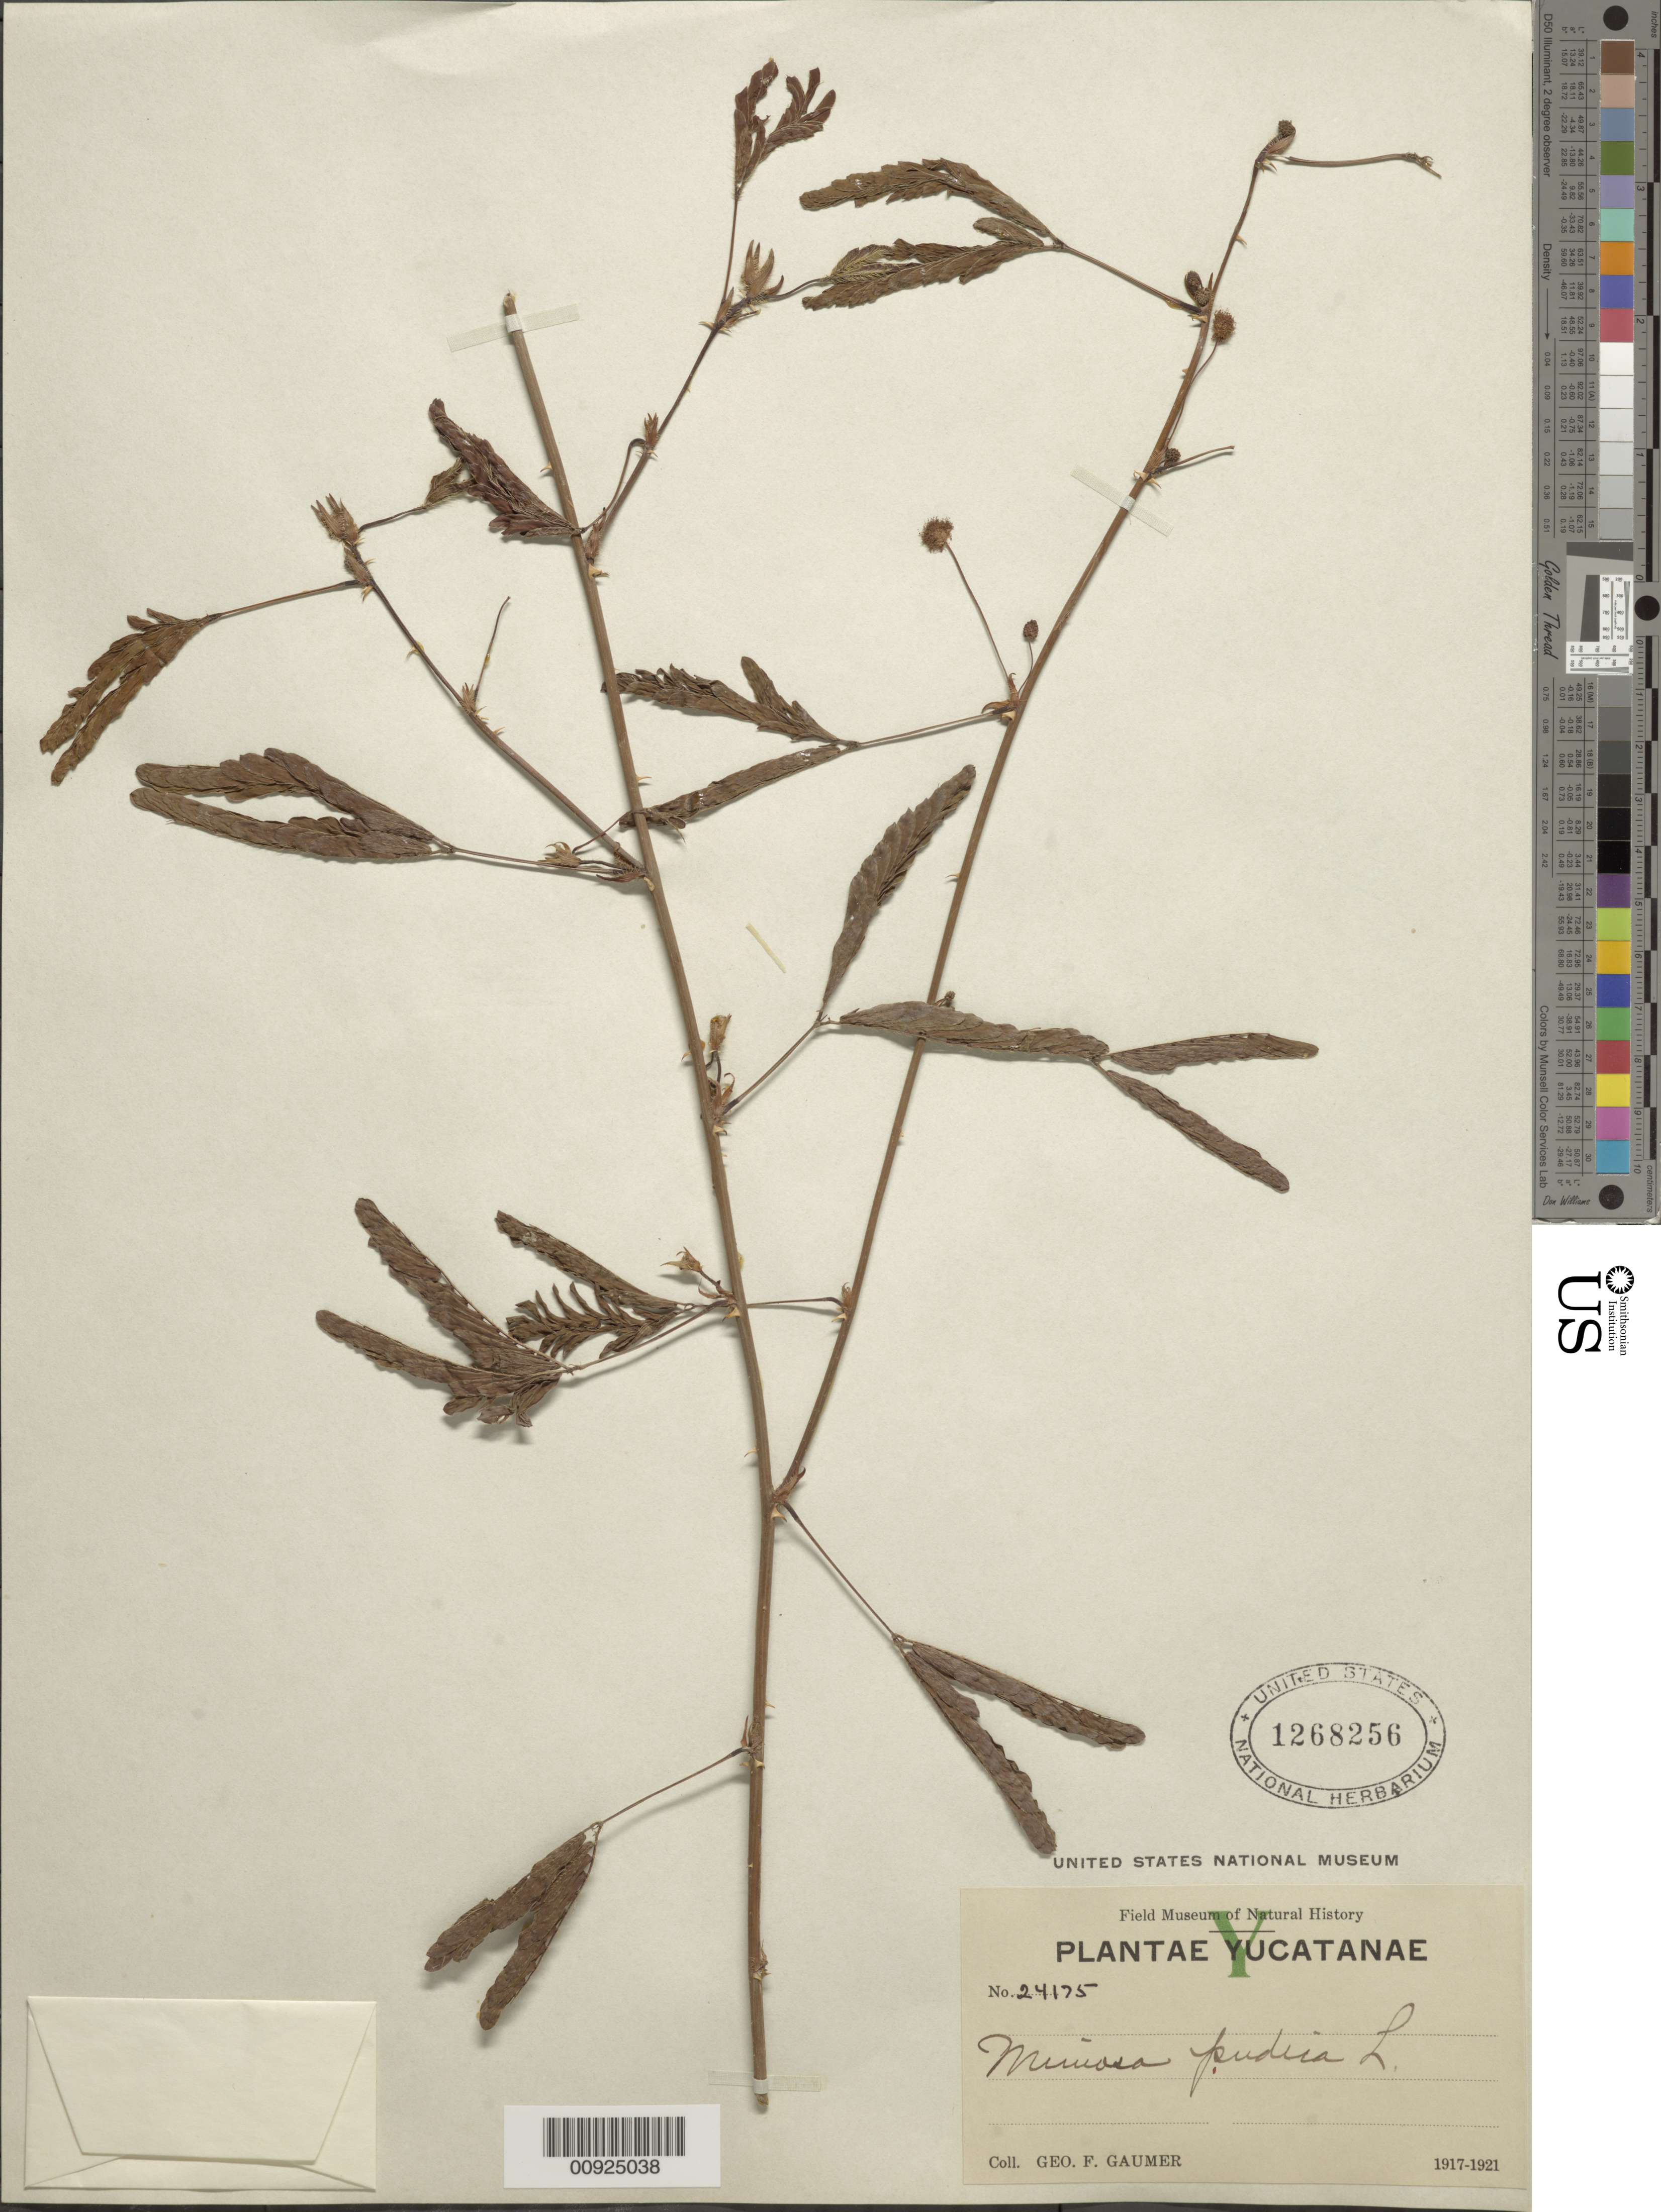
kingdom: Plantae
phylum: Tracheophyta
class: Magnoliopsida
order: Fabales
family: Fabaceae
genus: Mimosa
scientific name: Mimosa pudica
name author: L.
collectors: G. F. Gaumer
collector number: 24175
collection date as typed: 1917 to -- --- 1921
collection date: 1917/1921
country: Mexico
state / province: Yucatán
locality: Yucatán.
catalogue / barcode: US 1268256